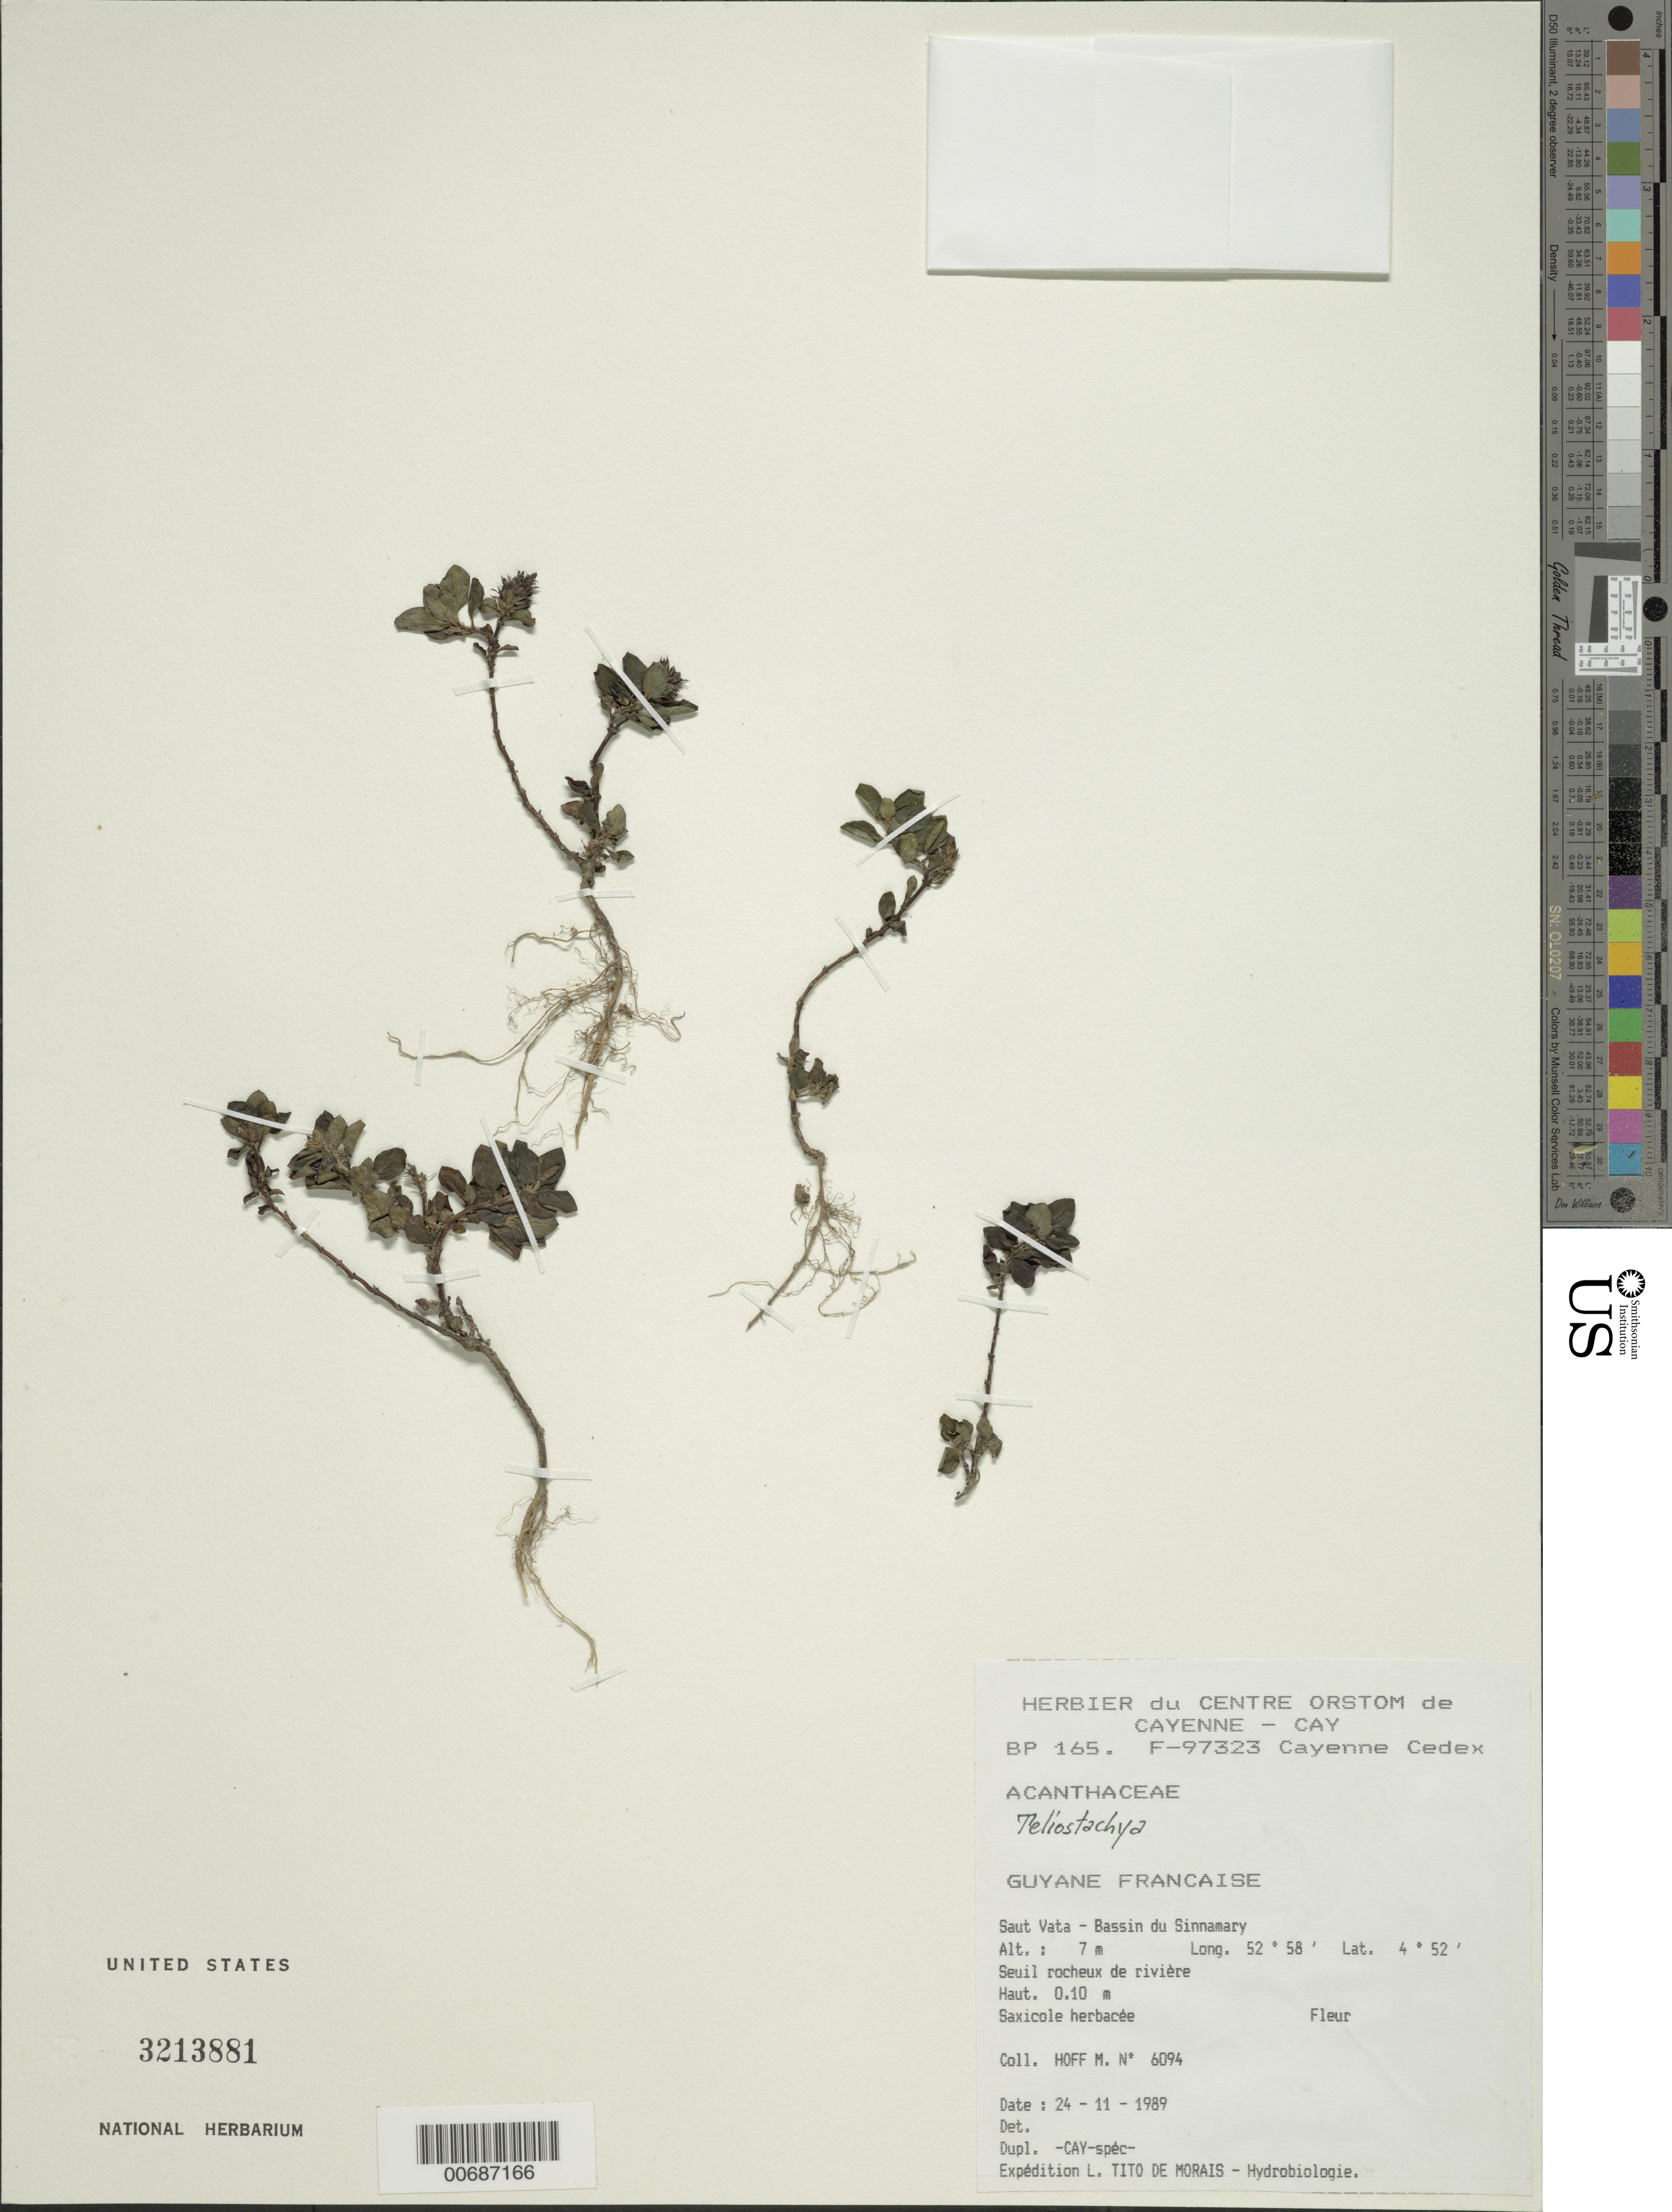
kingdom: Plantae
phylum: Tracheophyta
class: Magnoliopsida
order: Lamiales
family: Acanthaceae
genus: Teliostachya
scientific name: Teliostachya sp.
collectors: M. Hoff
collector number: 6094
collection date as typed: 24-Nov-89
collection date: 1989-11-24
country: French Guiana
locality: Saut Vata, Bassin du Sinnamary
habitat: Seuil rocheux de riviere.Haut 0.10m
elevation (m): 7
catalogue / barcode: US 3213881